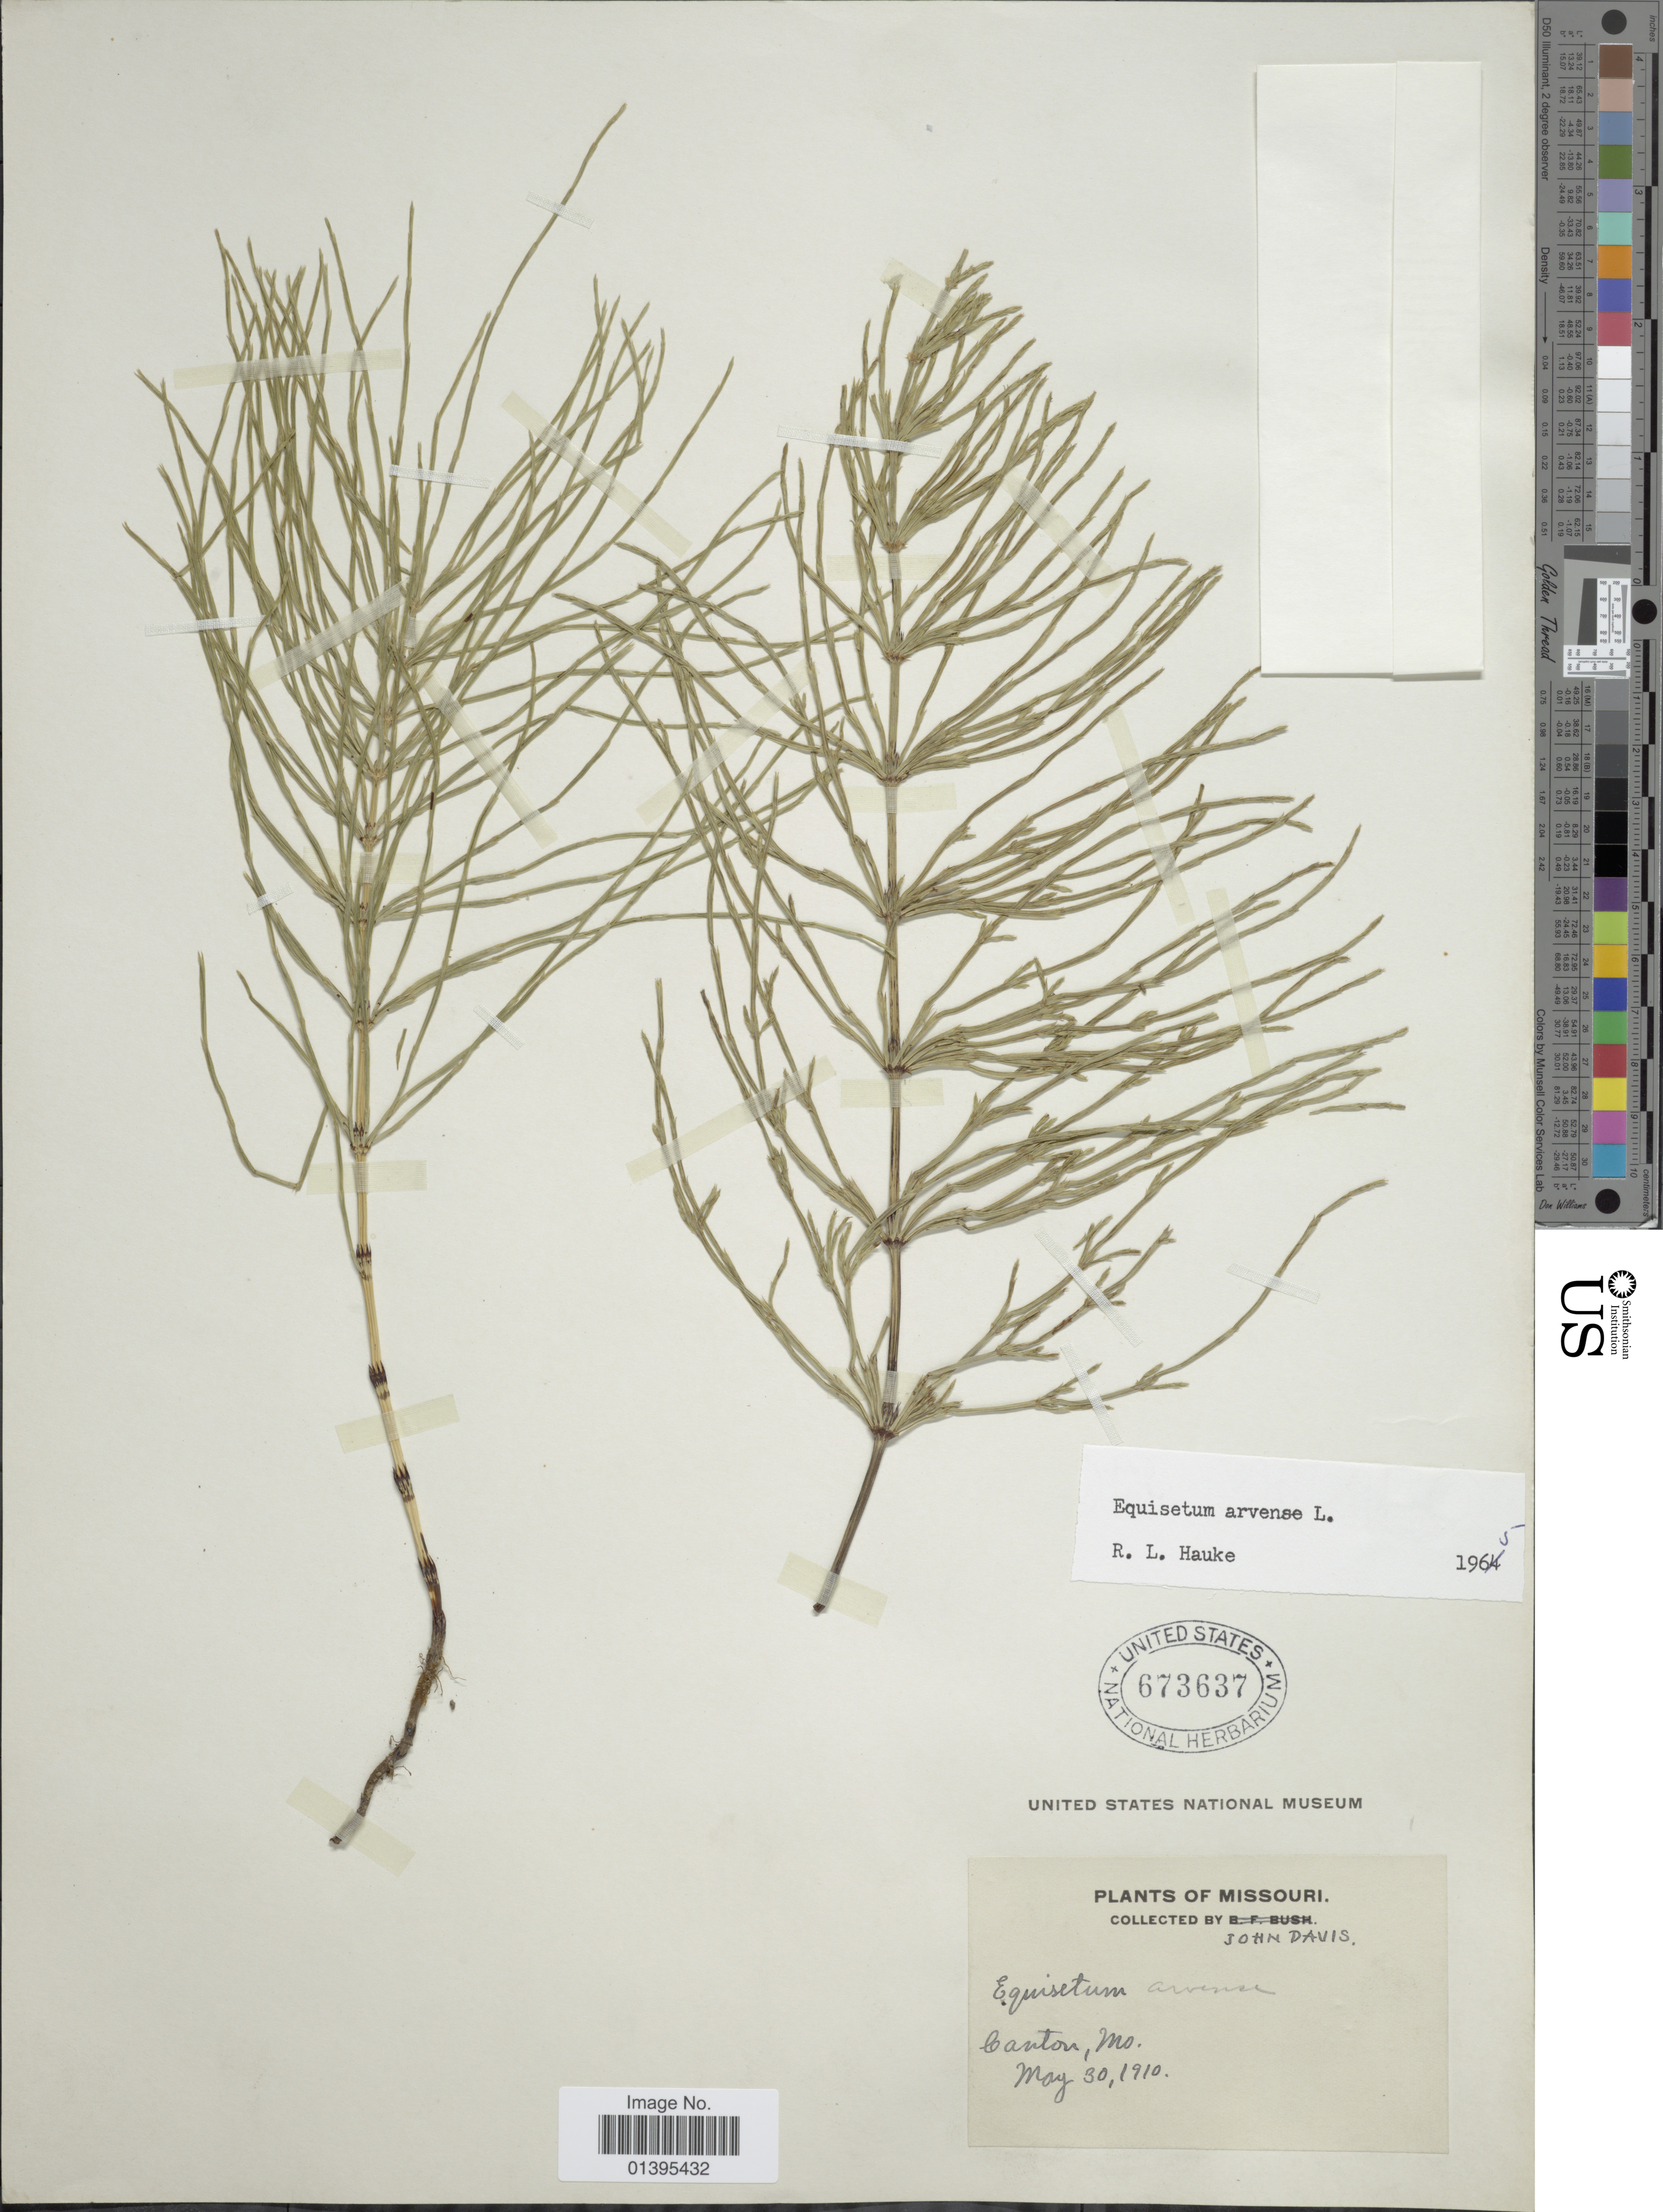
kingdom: Plantae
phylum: Tracheophyta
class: Polypodiopsida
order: Equisetales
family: Equisetaceae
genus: Equisetum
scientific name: Equisetum arvense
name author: L.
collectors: J. Davis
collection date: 1910-05-30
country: United States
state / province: Missouri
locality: Canton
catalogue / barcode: US 673637